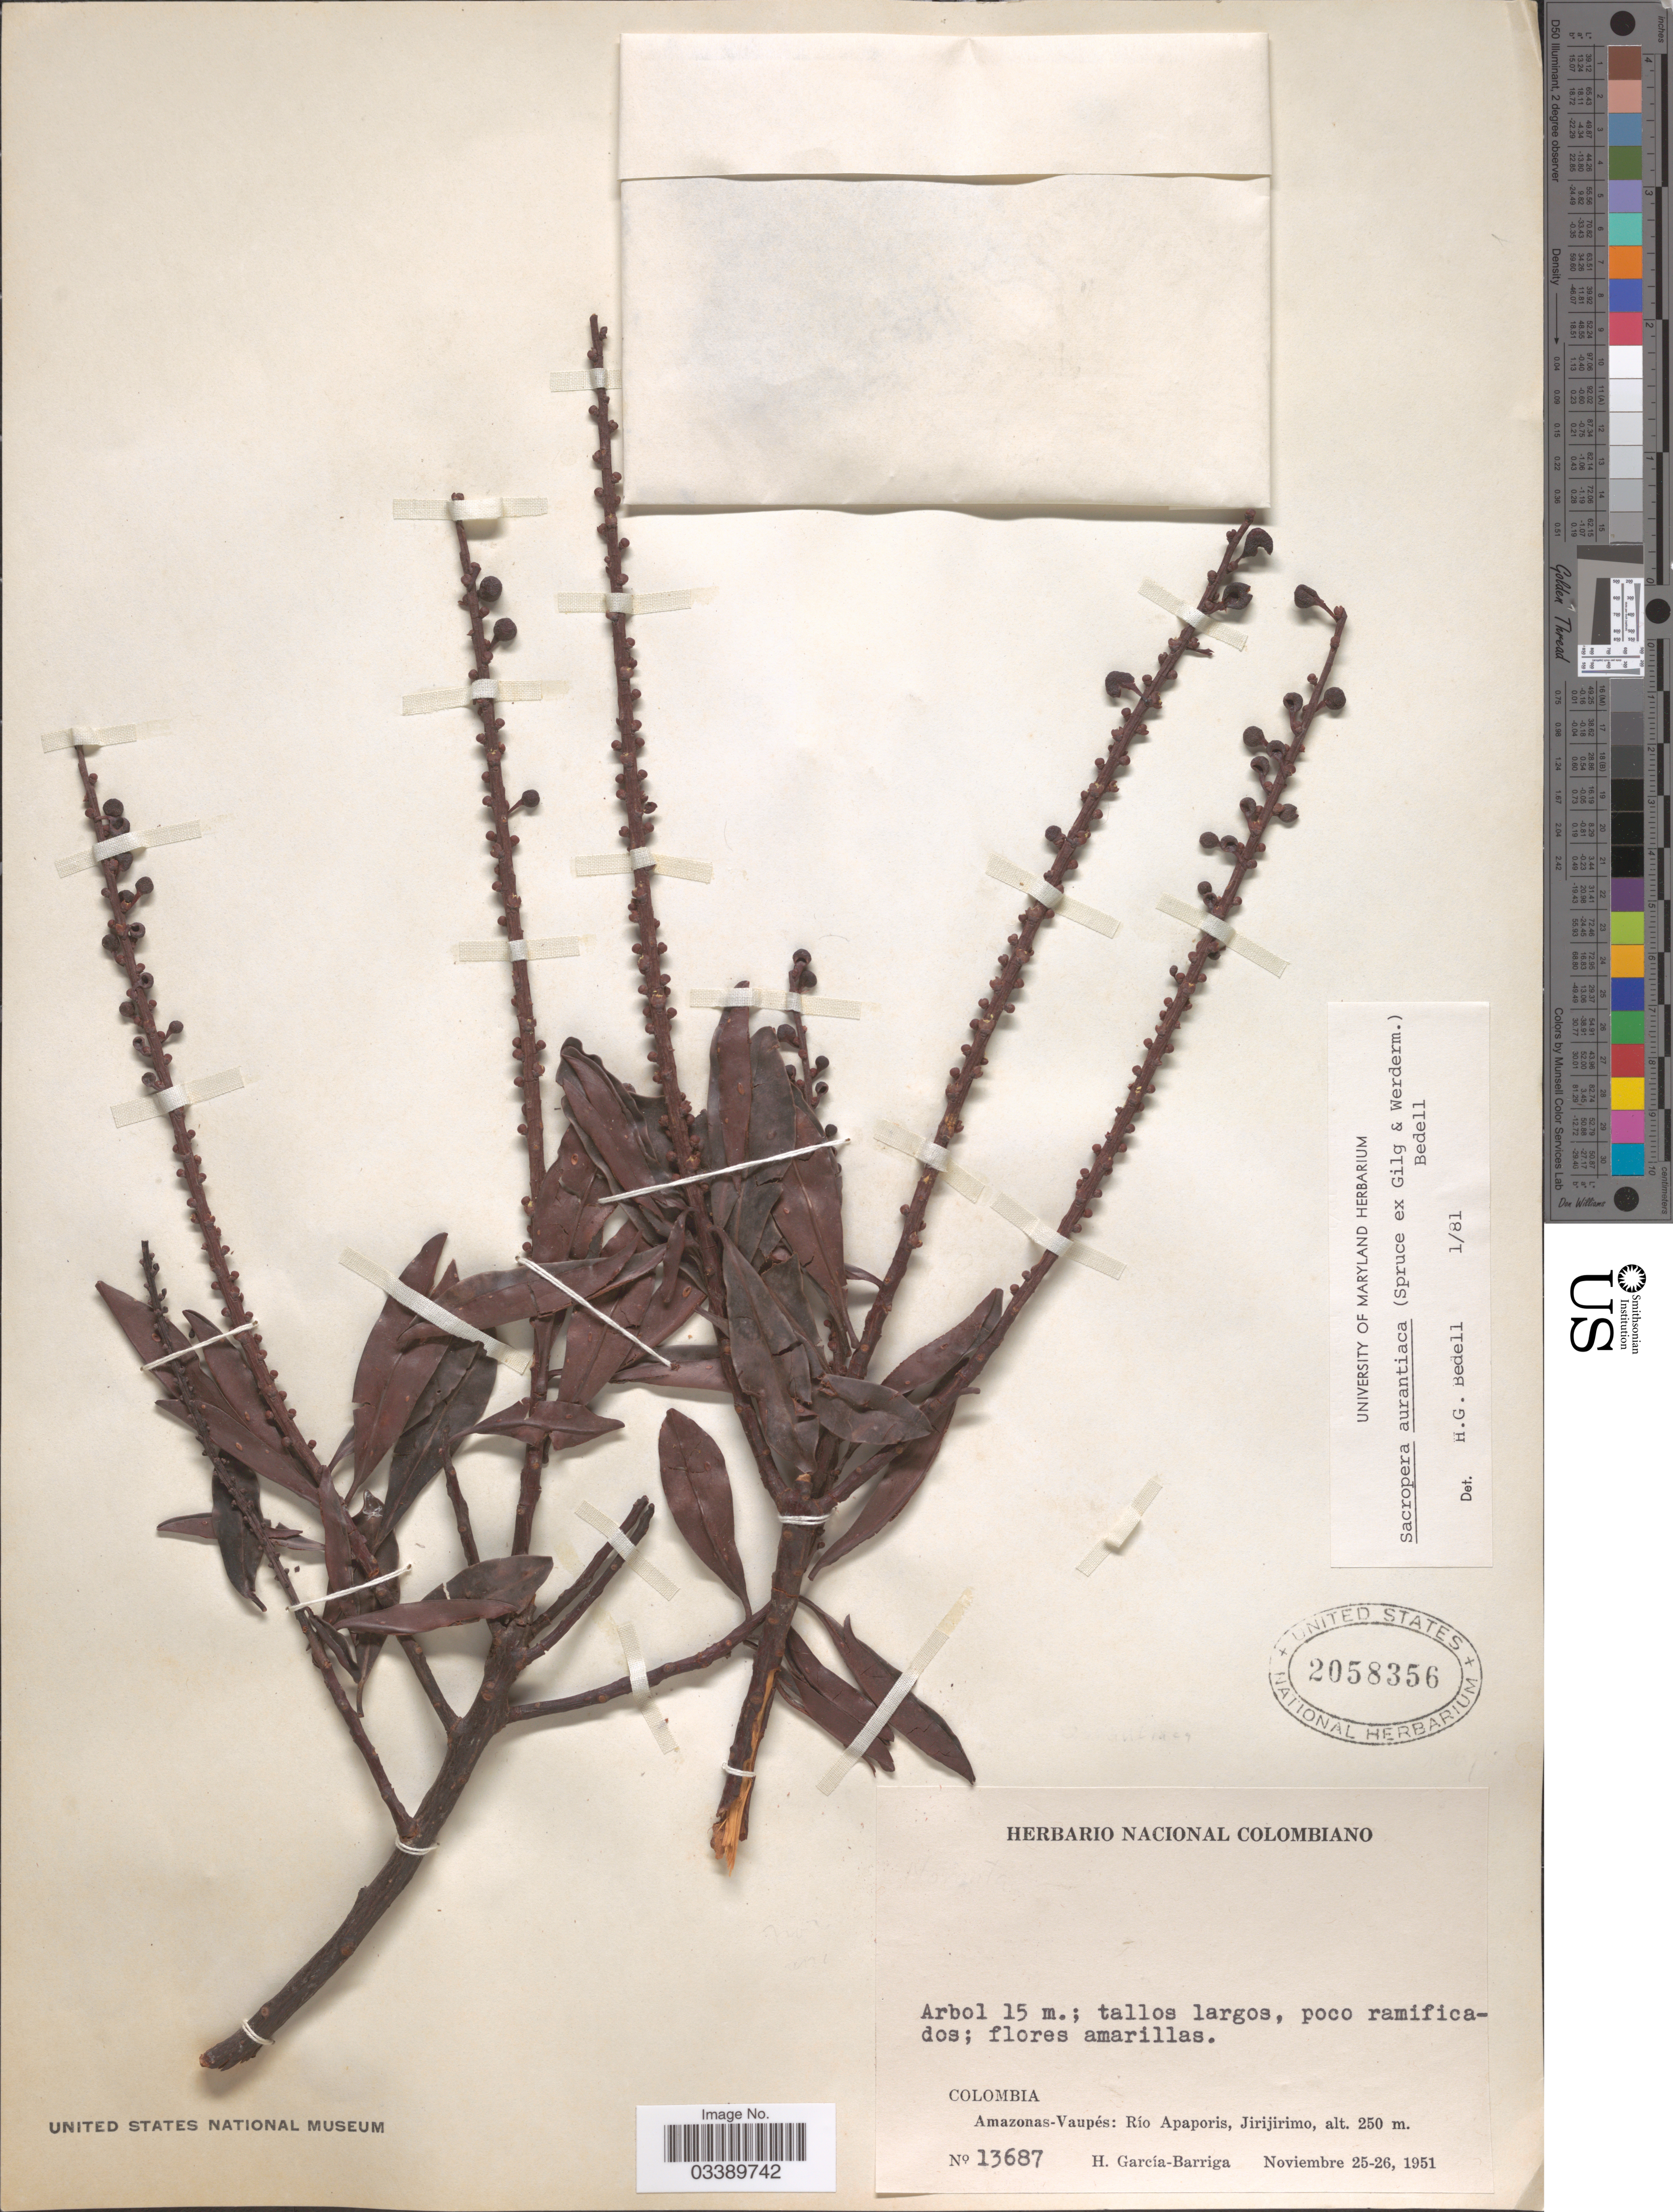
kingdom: Plantae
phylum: Tracheophyta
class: Magnoliopsida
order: Ericales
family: Marcgraviaceae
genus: Sarcopera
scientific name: Sarcopera aurantiaca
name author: (Spruce ex Gilg) de Roon & S. Dressler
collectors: H. García Barriga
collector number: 13687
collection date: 1951-11-25/1951-11-26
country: Colombia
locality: Amazonas-Vaupés: Río Apaporis, Jirijirimo.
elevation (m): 250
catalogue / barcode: US 2058356